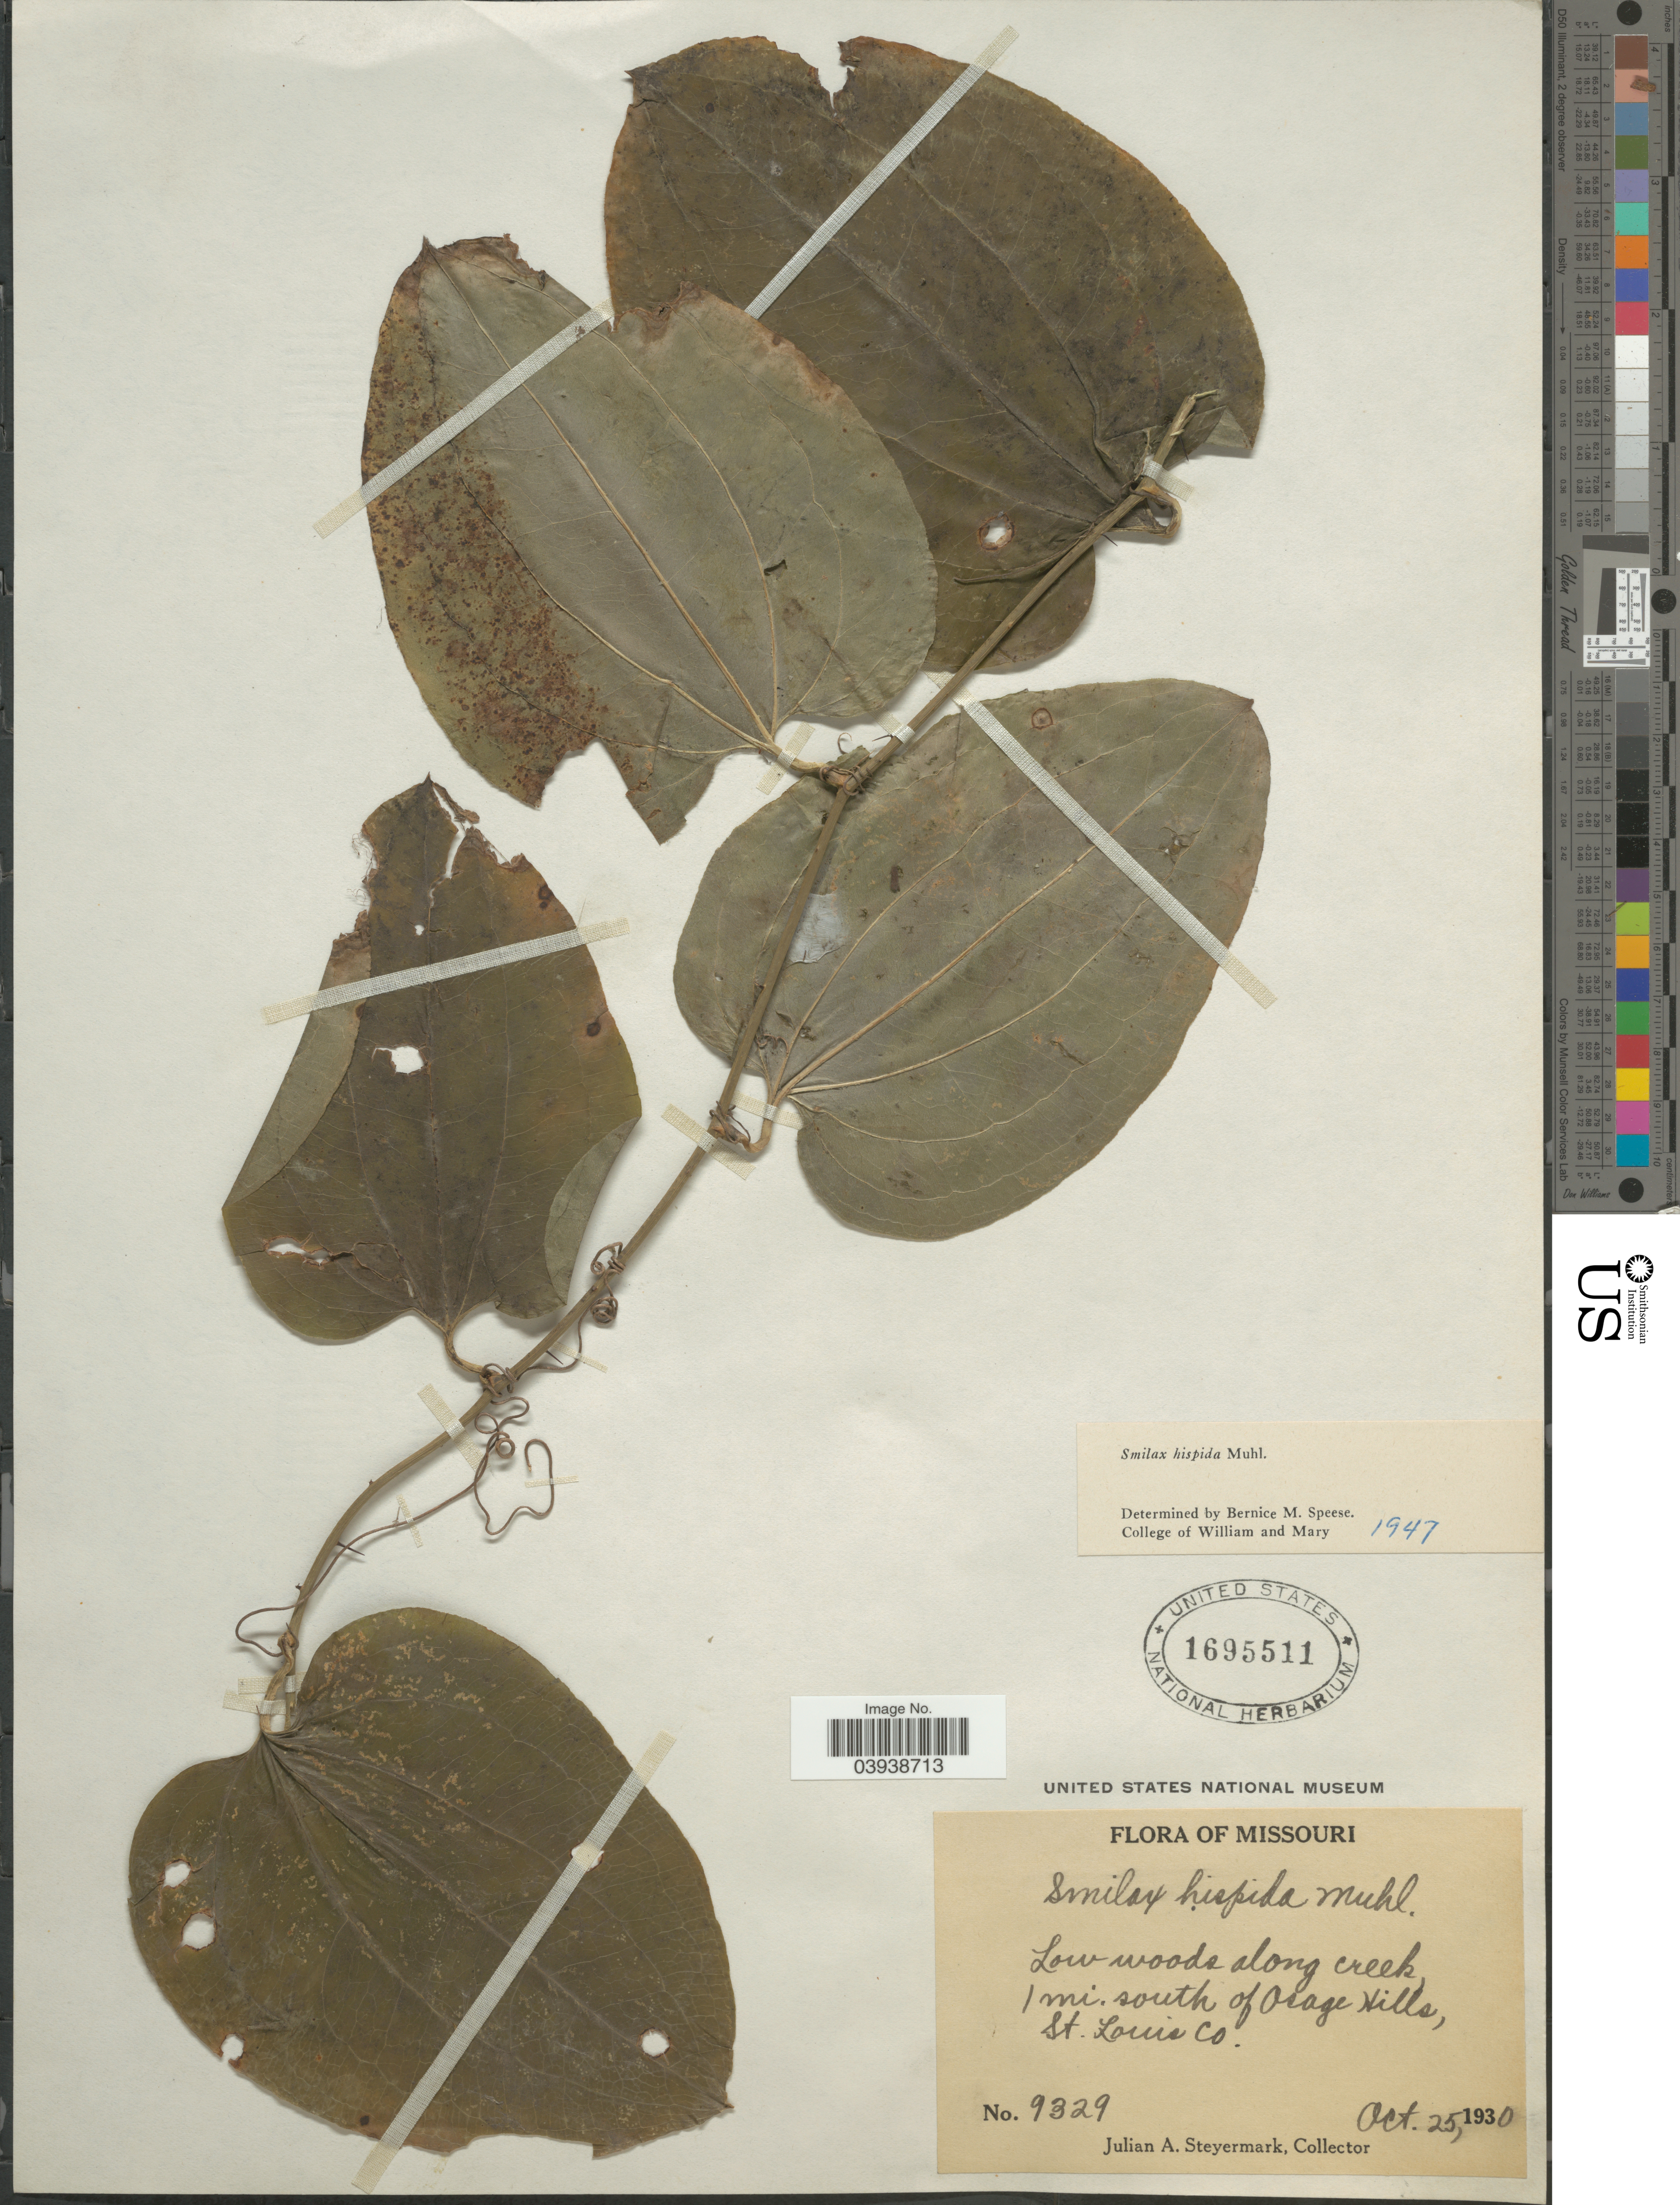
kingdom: Plantae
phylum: Tracheophyta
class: Liliopsida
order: Liliales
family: Smilacaceae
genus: Smilax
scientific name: Smilax hispida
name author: Raf.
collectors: J. Steyermark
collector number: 9329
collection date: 1930-10-25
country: United States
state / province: Missouri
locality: Along creek 1 mi. south of Osage Hills, St. Louis Co.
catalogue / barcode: US 1695511